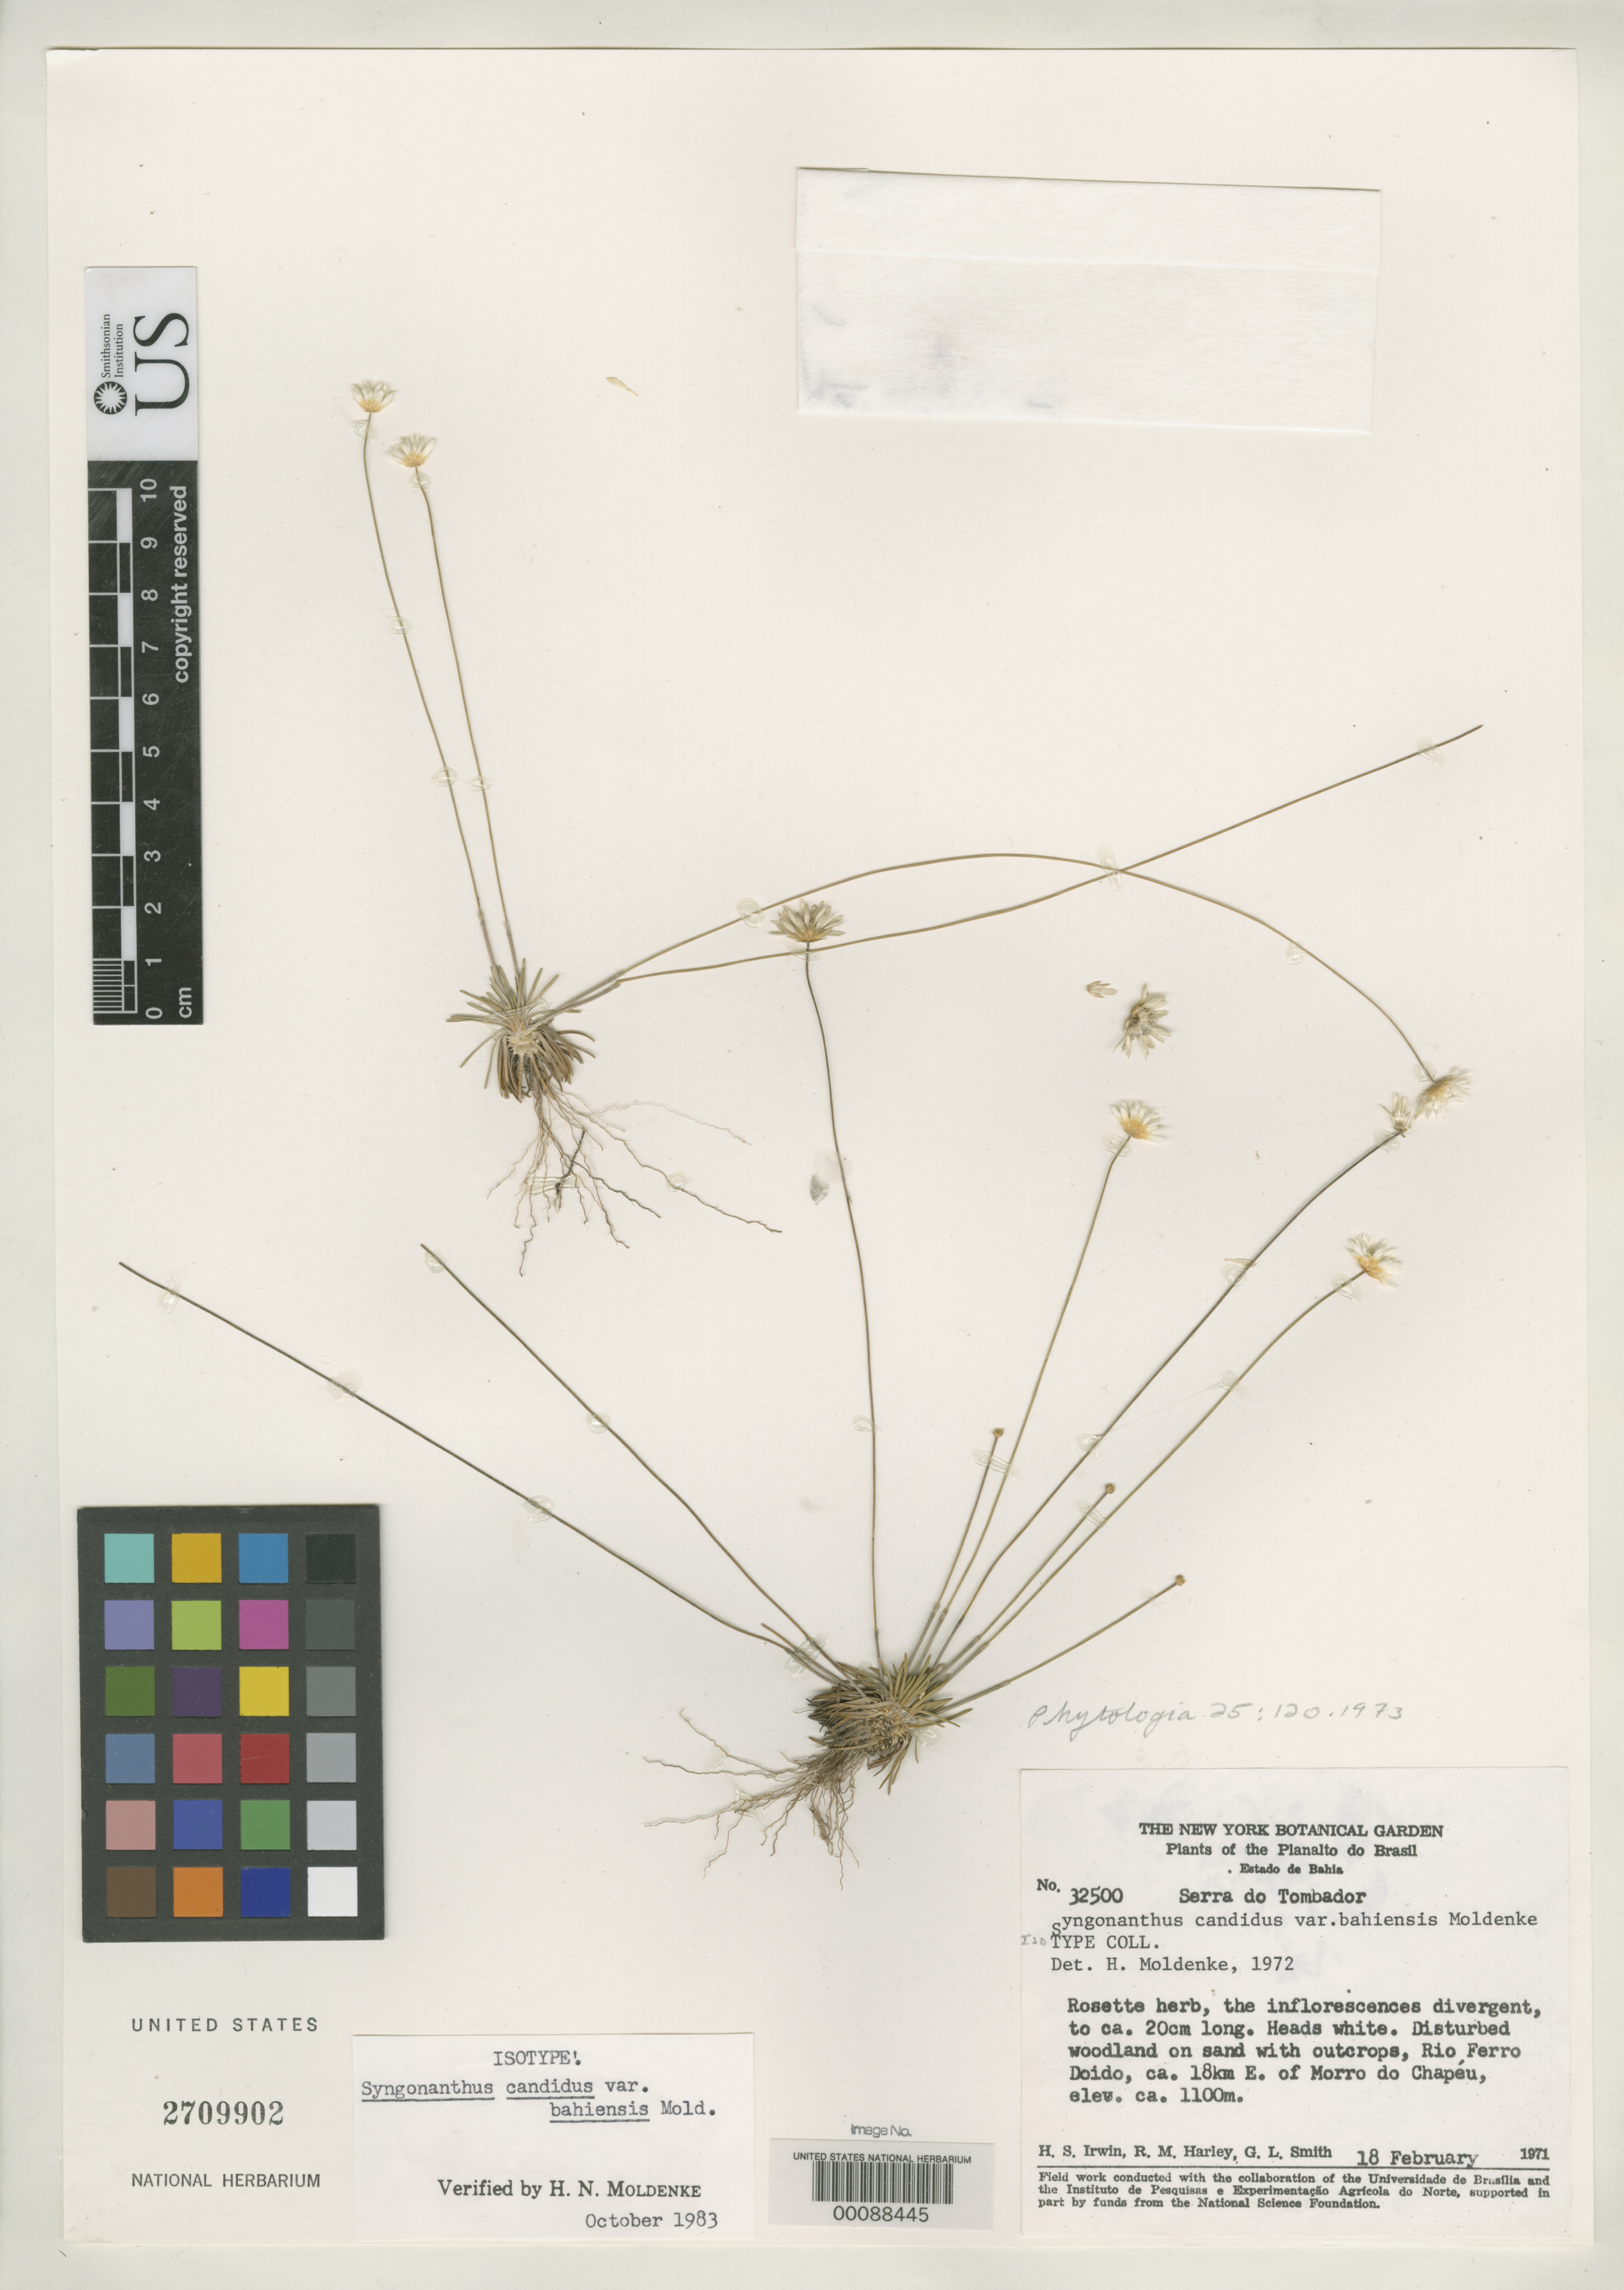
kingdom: Plantae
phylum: Tracheophyta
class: Liliopsida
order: Poales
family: Eriocaulaceae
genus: Syngonanthus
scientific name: Syngonanthus candidus var. bahiensis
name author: Moldenke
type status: Isotype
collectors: H. Irwin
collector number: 32500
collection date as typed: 18 Feb 1971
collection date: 1971-02-18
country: Brazil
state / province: Bahia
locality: Serro do Tombodor, Rio Ferrodoido, E of Morro do Chapeu.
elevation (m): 1100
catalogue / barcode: US 2709902